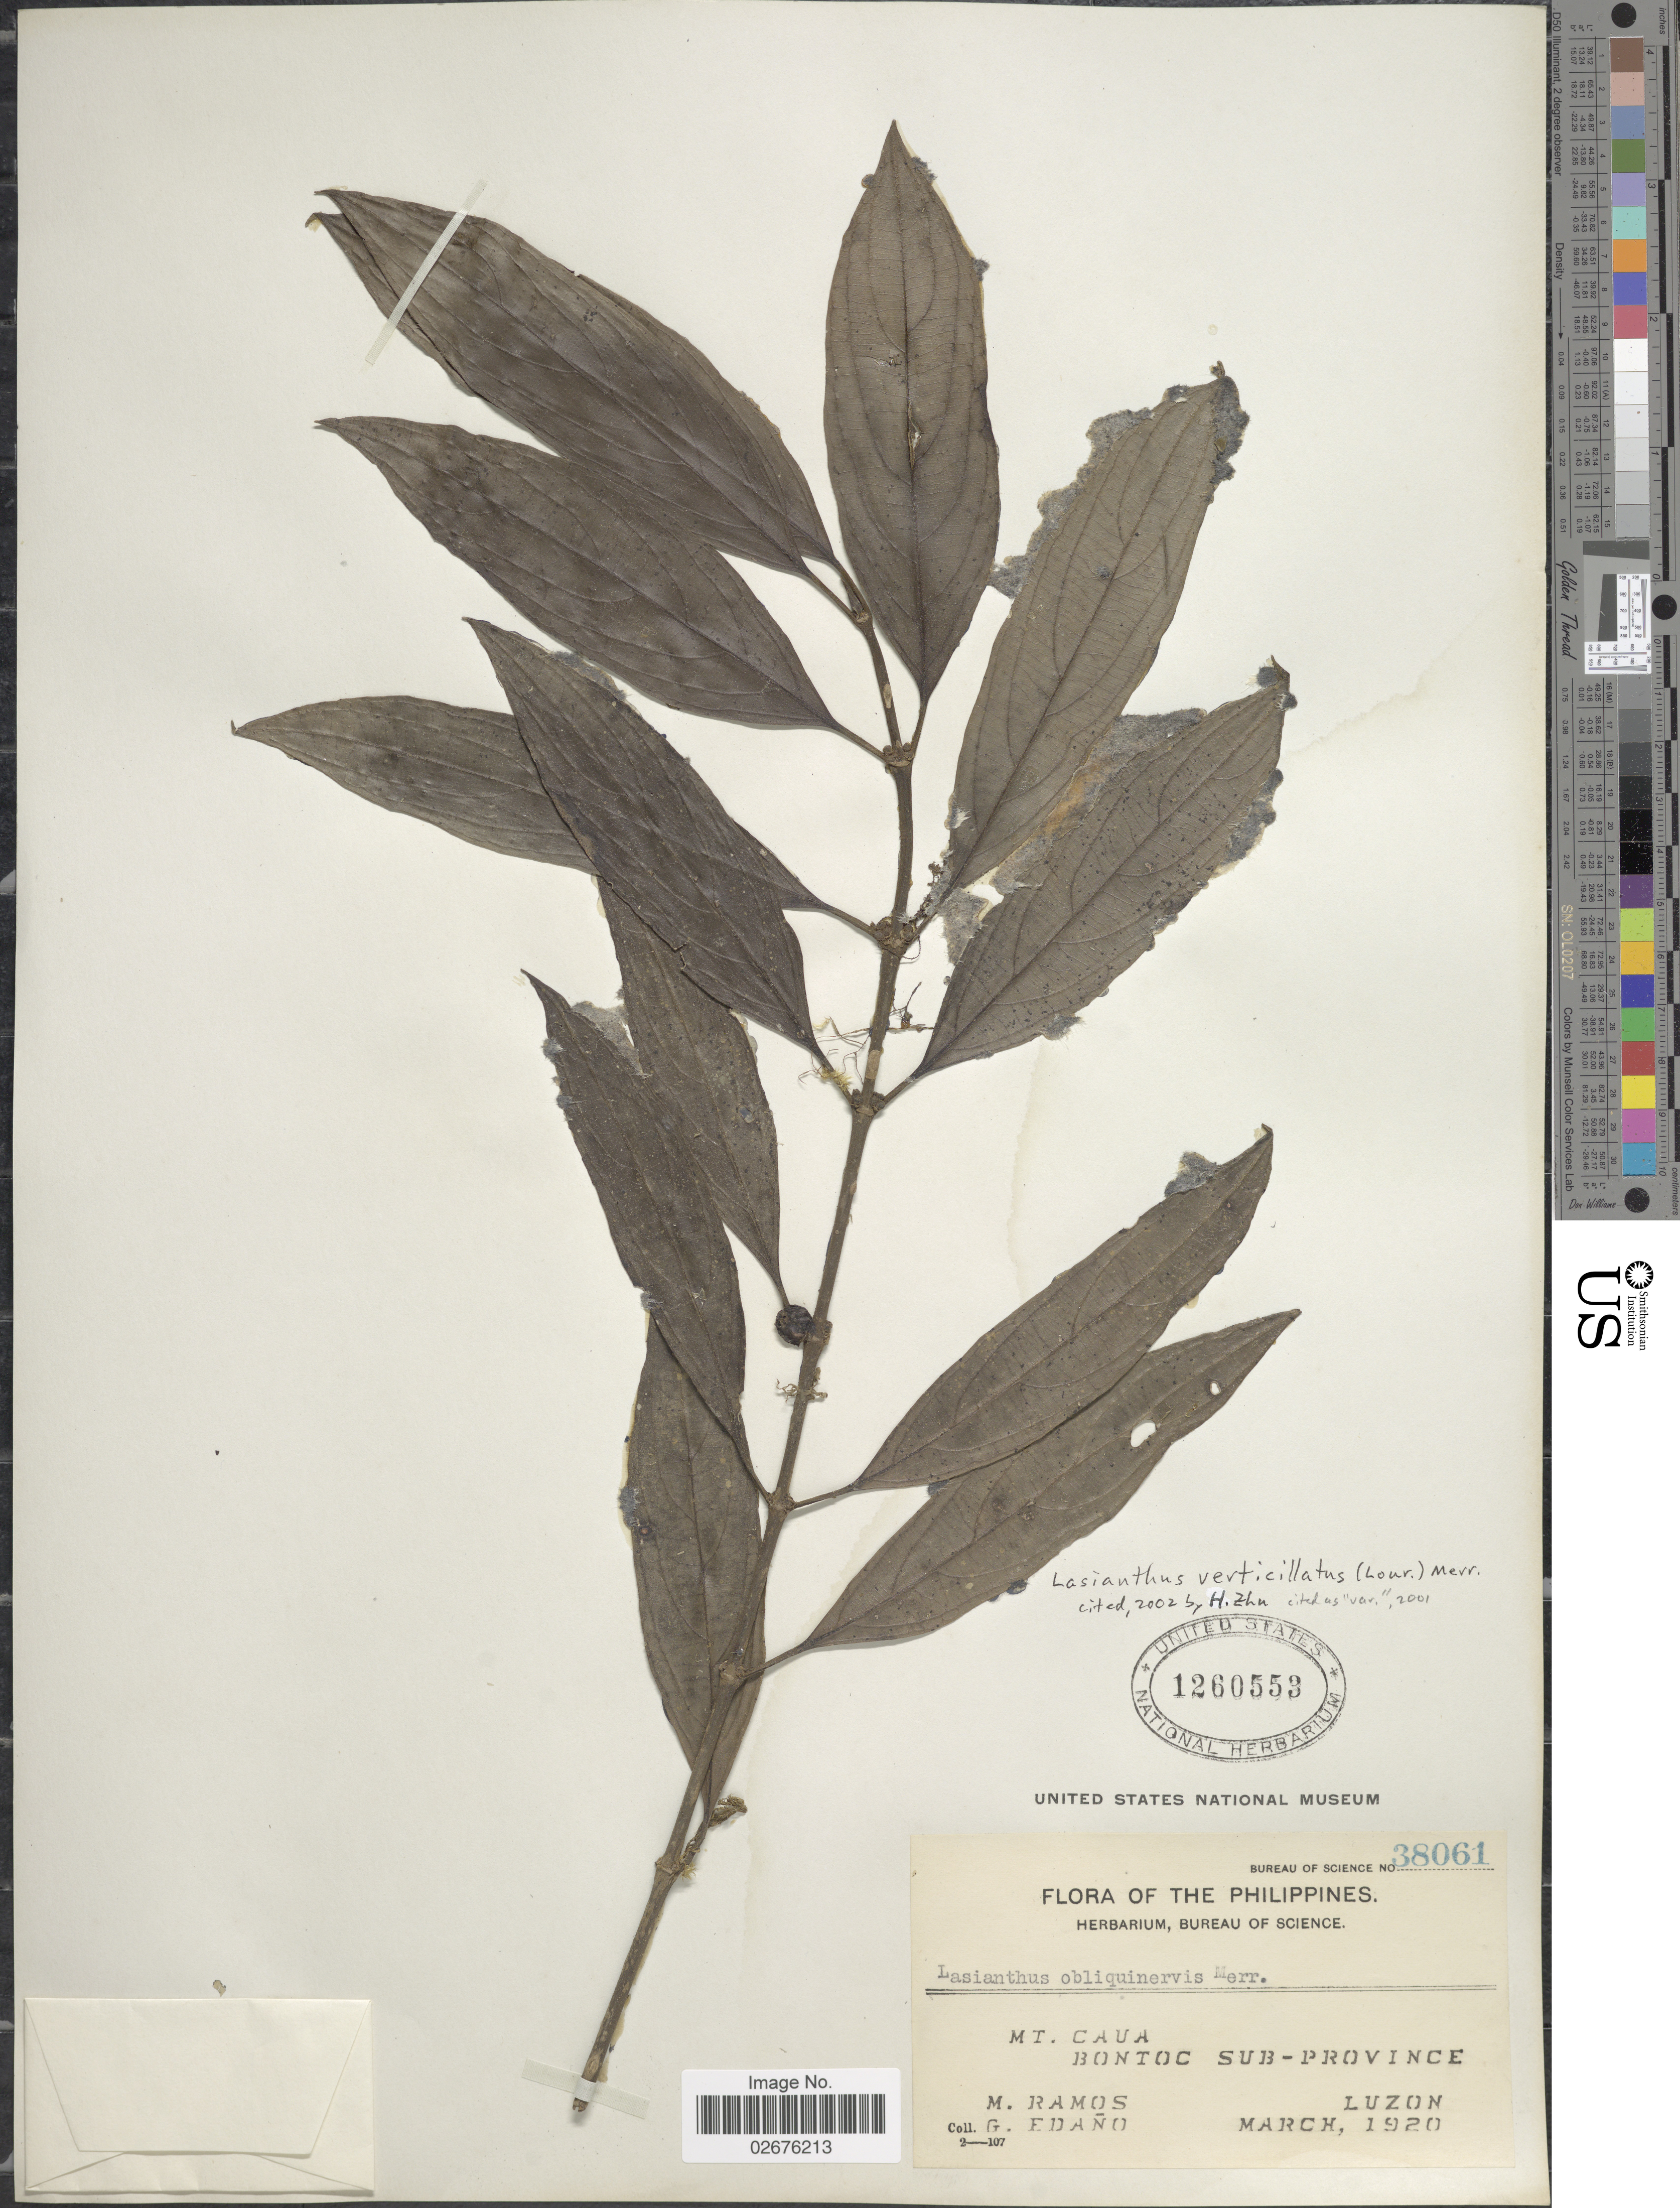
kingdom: Plantae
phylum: Tracheophyta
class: Magnoliopsida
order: Gentianales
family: Rubiaceae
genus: Lasianthus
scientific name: Lasianthus verticillatus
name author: (Lour.) Merr.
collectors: M. Ramos & G. Edaño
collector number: Bureau of Science 38061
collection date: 1920-03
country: Philippines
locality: Mt. Caua, Bontoc Sub-Province, Luzon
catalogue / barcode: US 1260553